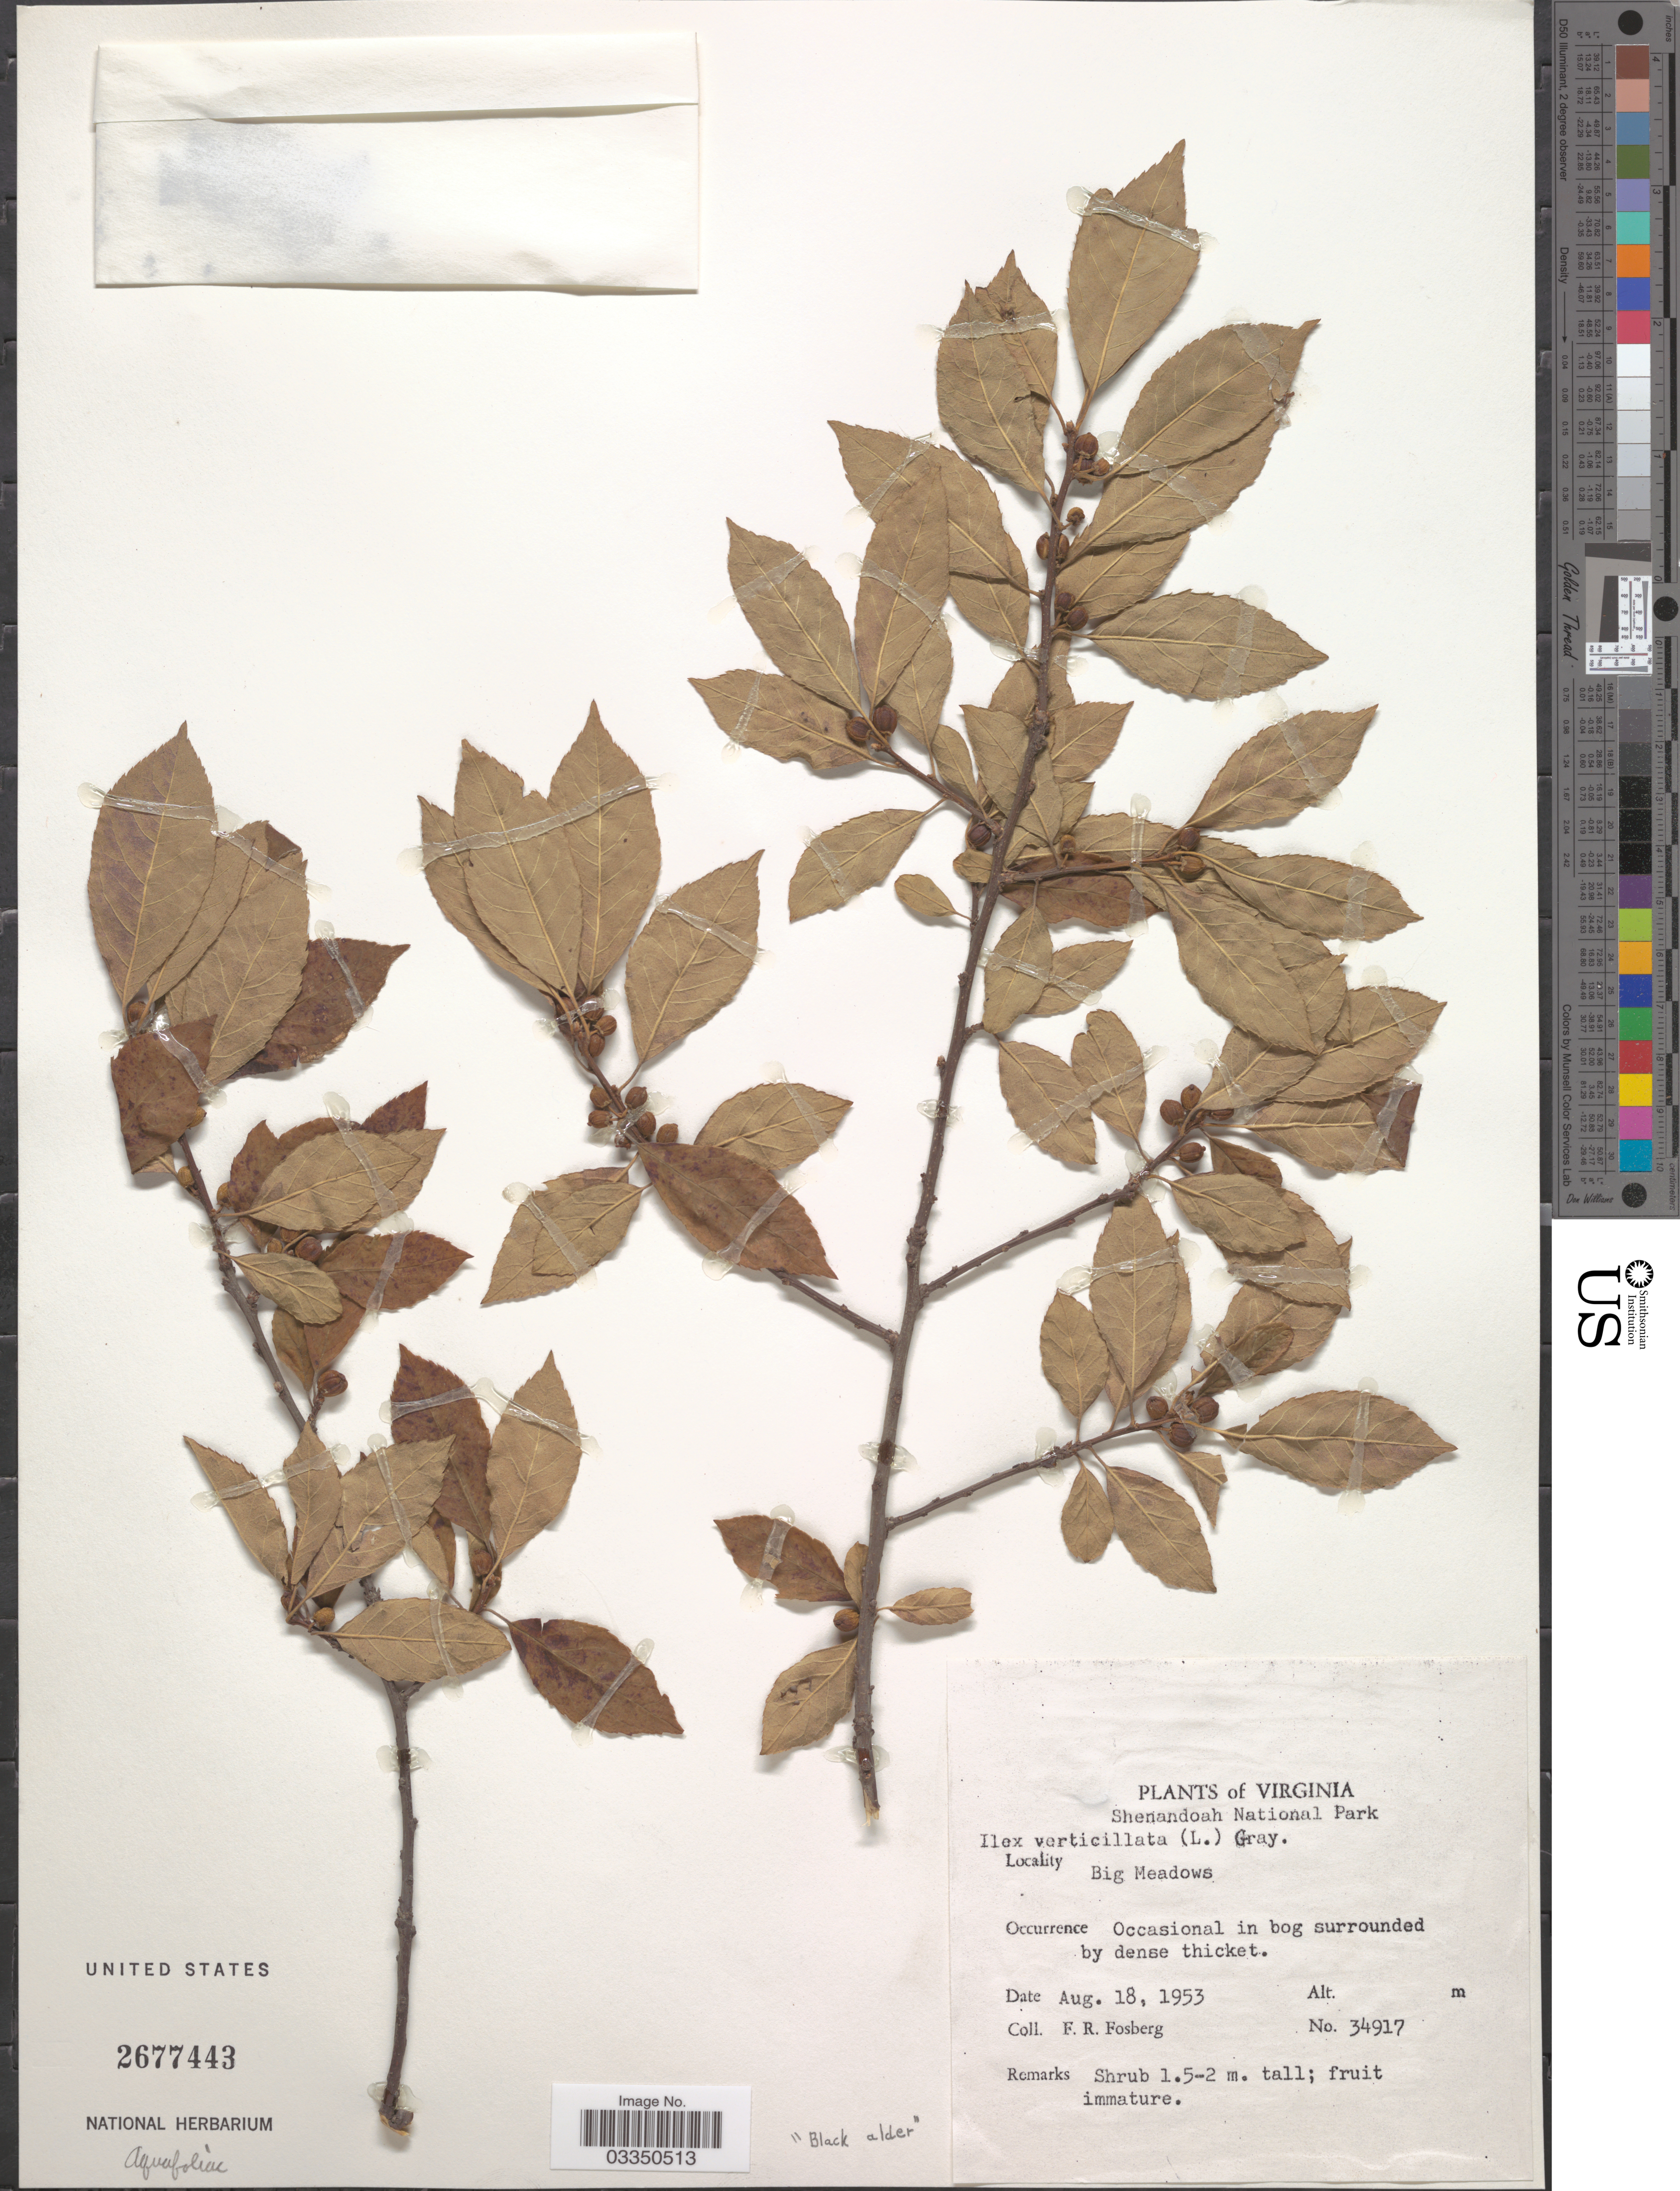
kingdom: Plantae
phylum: Tracheophyta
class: Magnoliopsida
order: Aquifoliales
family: Aquifoliaceae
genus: Ilex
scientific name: Ilex verticillata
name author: (L.) A. Gray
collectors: F. R. Fosberg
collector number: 34917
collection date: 1953-08-18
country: United States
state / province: Virginia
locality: Shenandoah National Park. Big Meadows.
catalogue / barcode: US 2677443